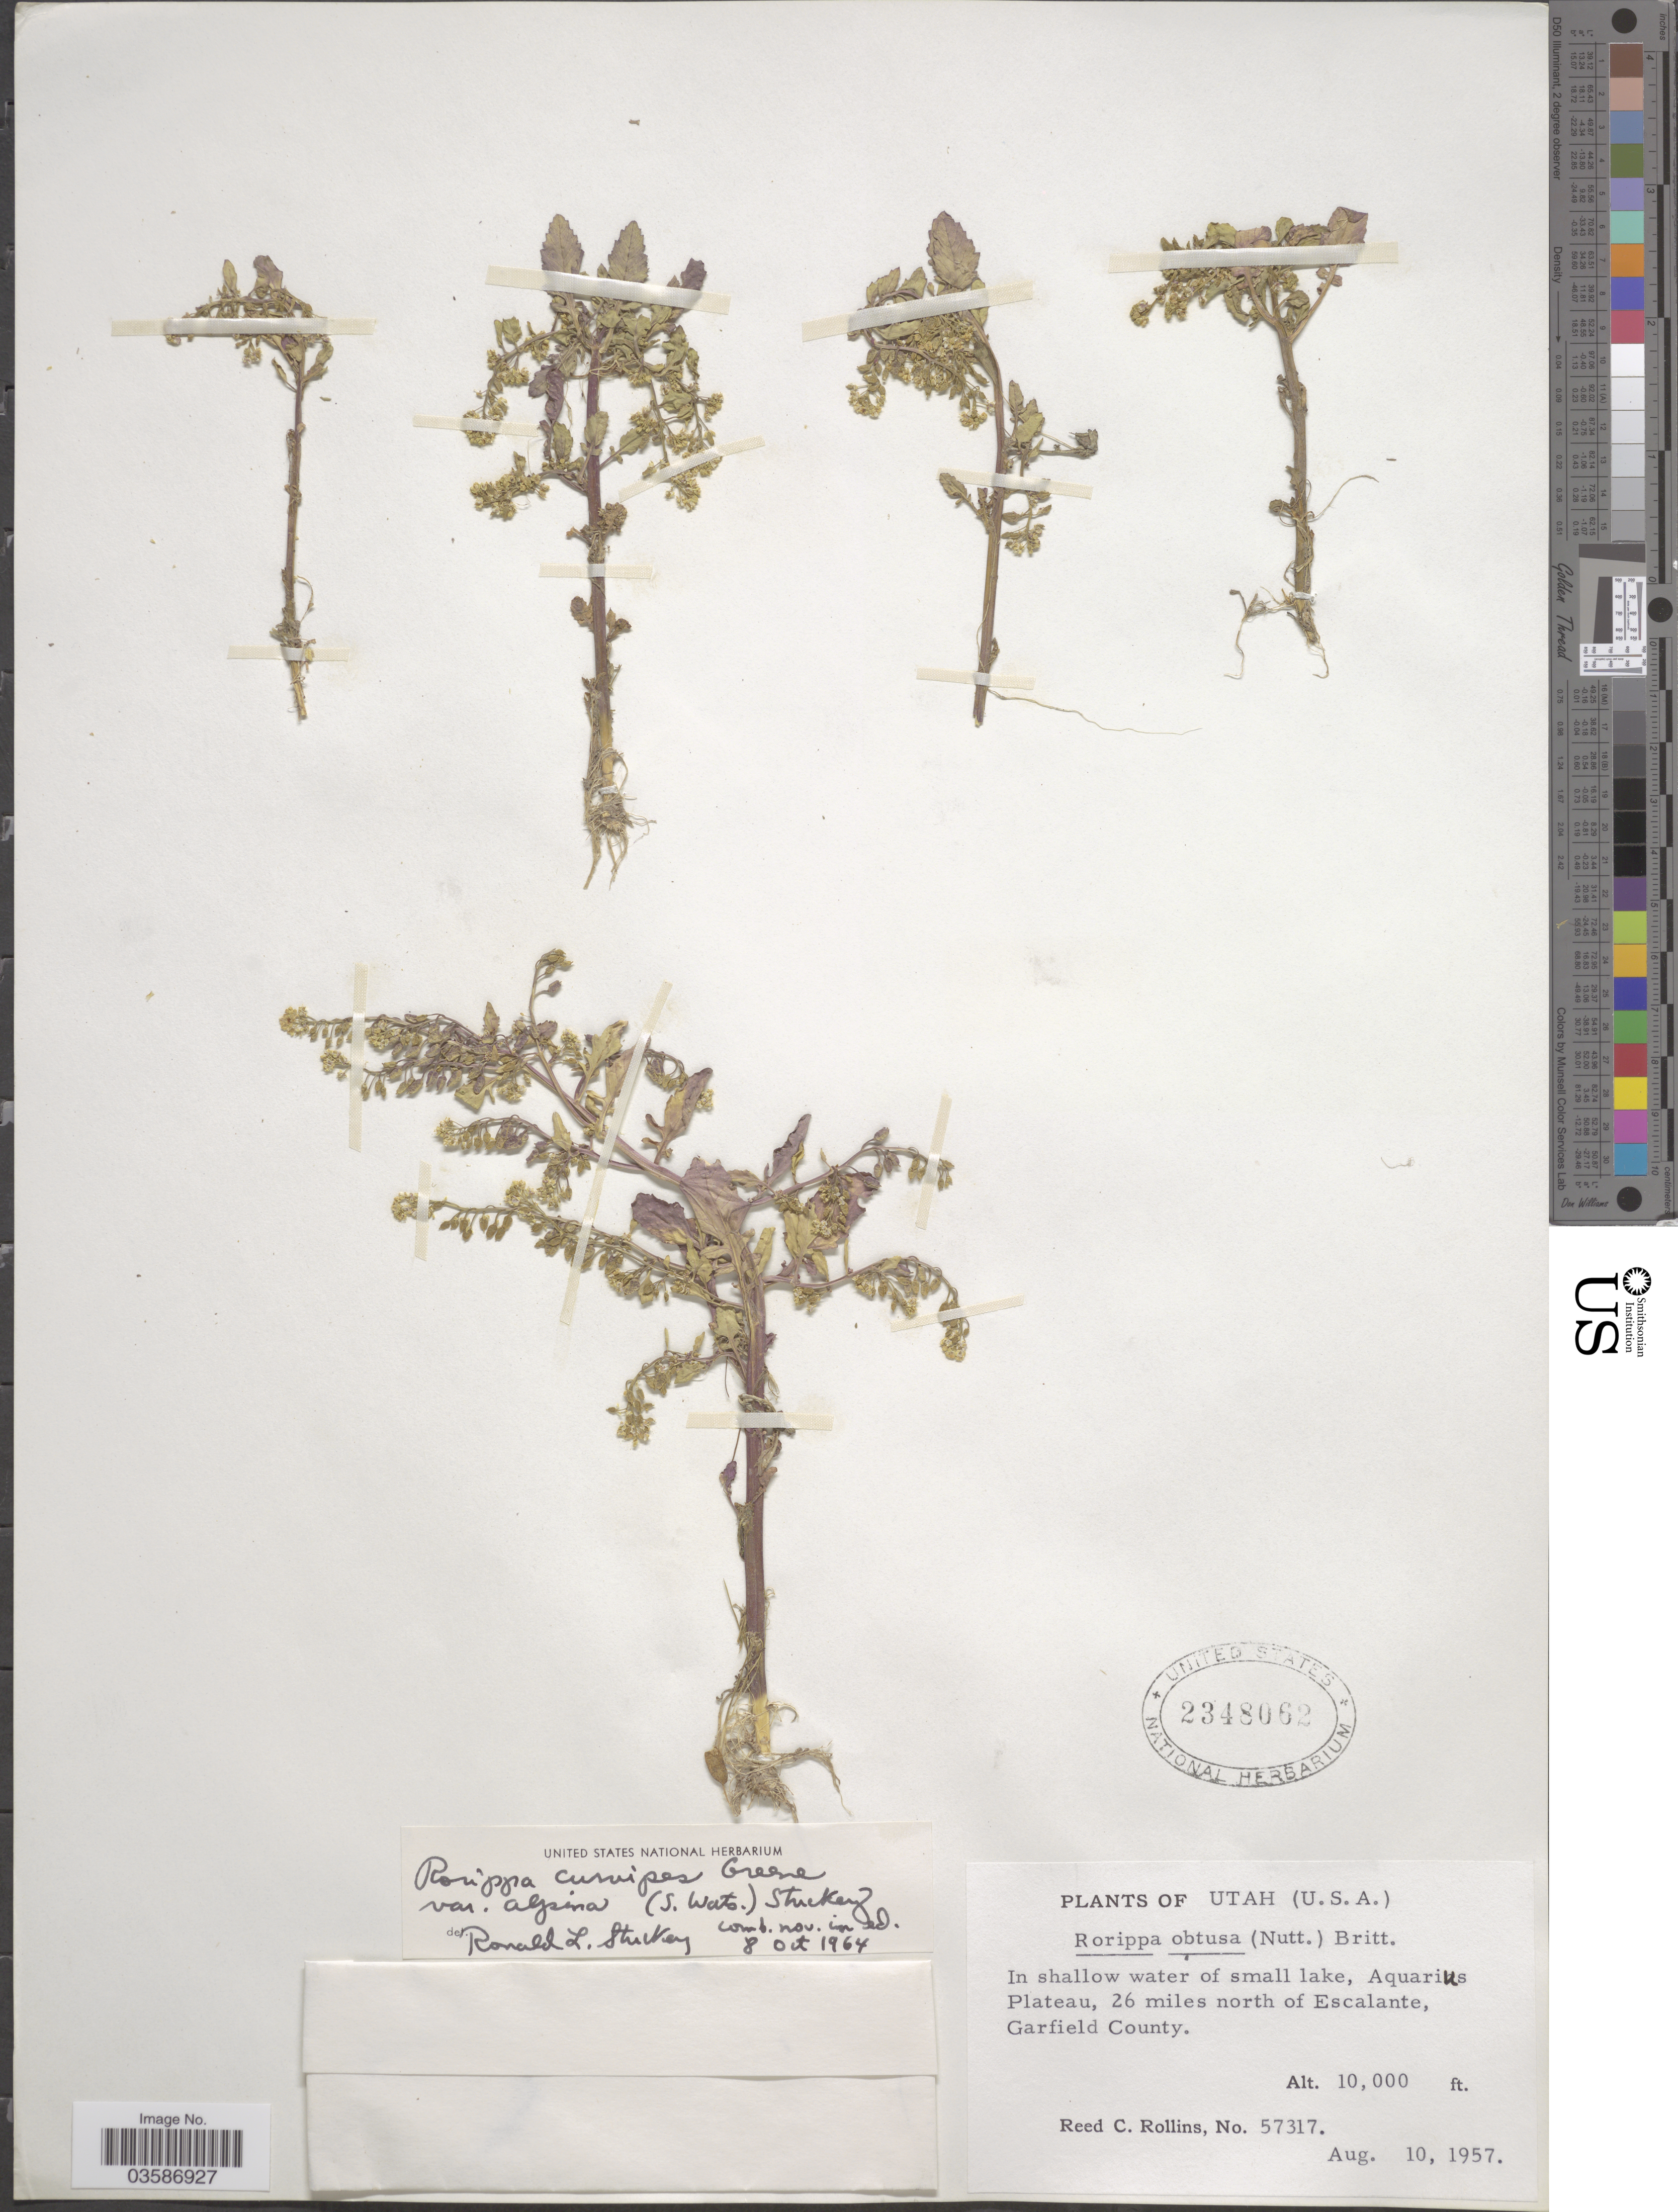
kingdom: Plantae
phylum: Tracheophyta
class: Magnoliopsida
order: Brassicales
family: Brassicaceae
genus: Rorippa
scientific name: Rorippa curvipes var. alpina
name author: (S. Watson) Stuckey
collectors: R. C. Rollins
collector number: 57317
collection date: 1957-08-10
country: United States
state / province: Utah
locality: In shallow water of small lake, Aquarius Plateau, 26 miles north of Escalante, Garfield County.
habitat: in shallow water of small lake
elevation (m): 3048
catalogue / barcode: US 2348062